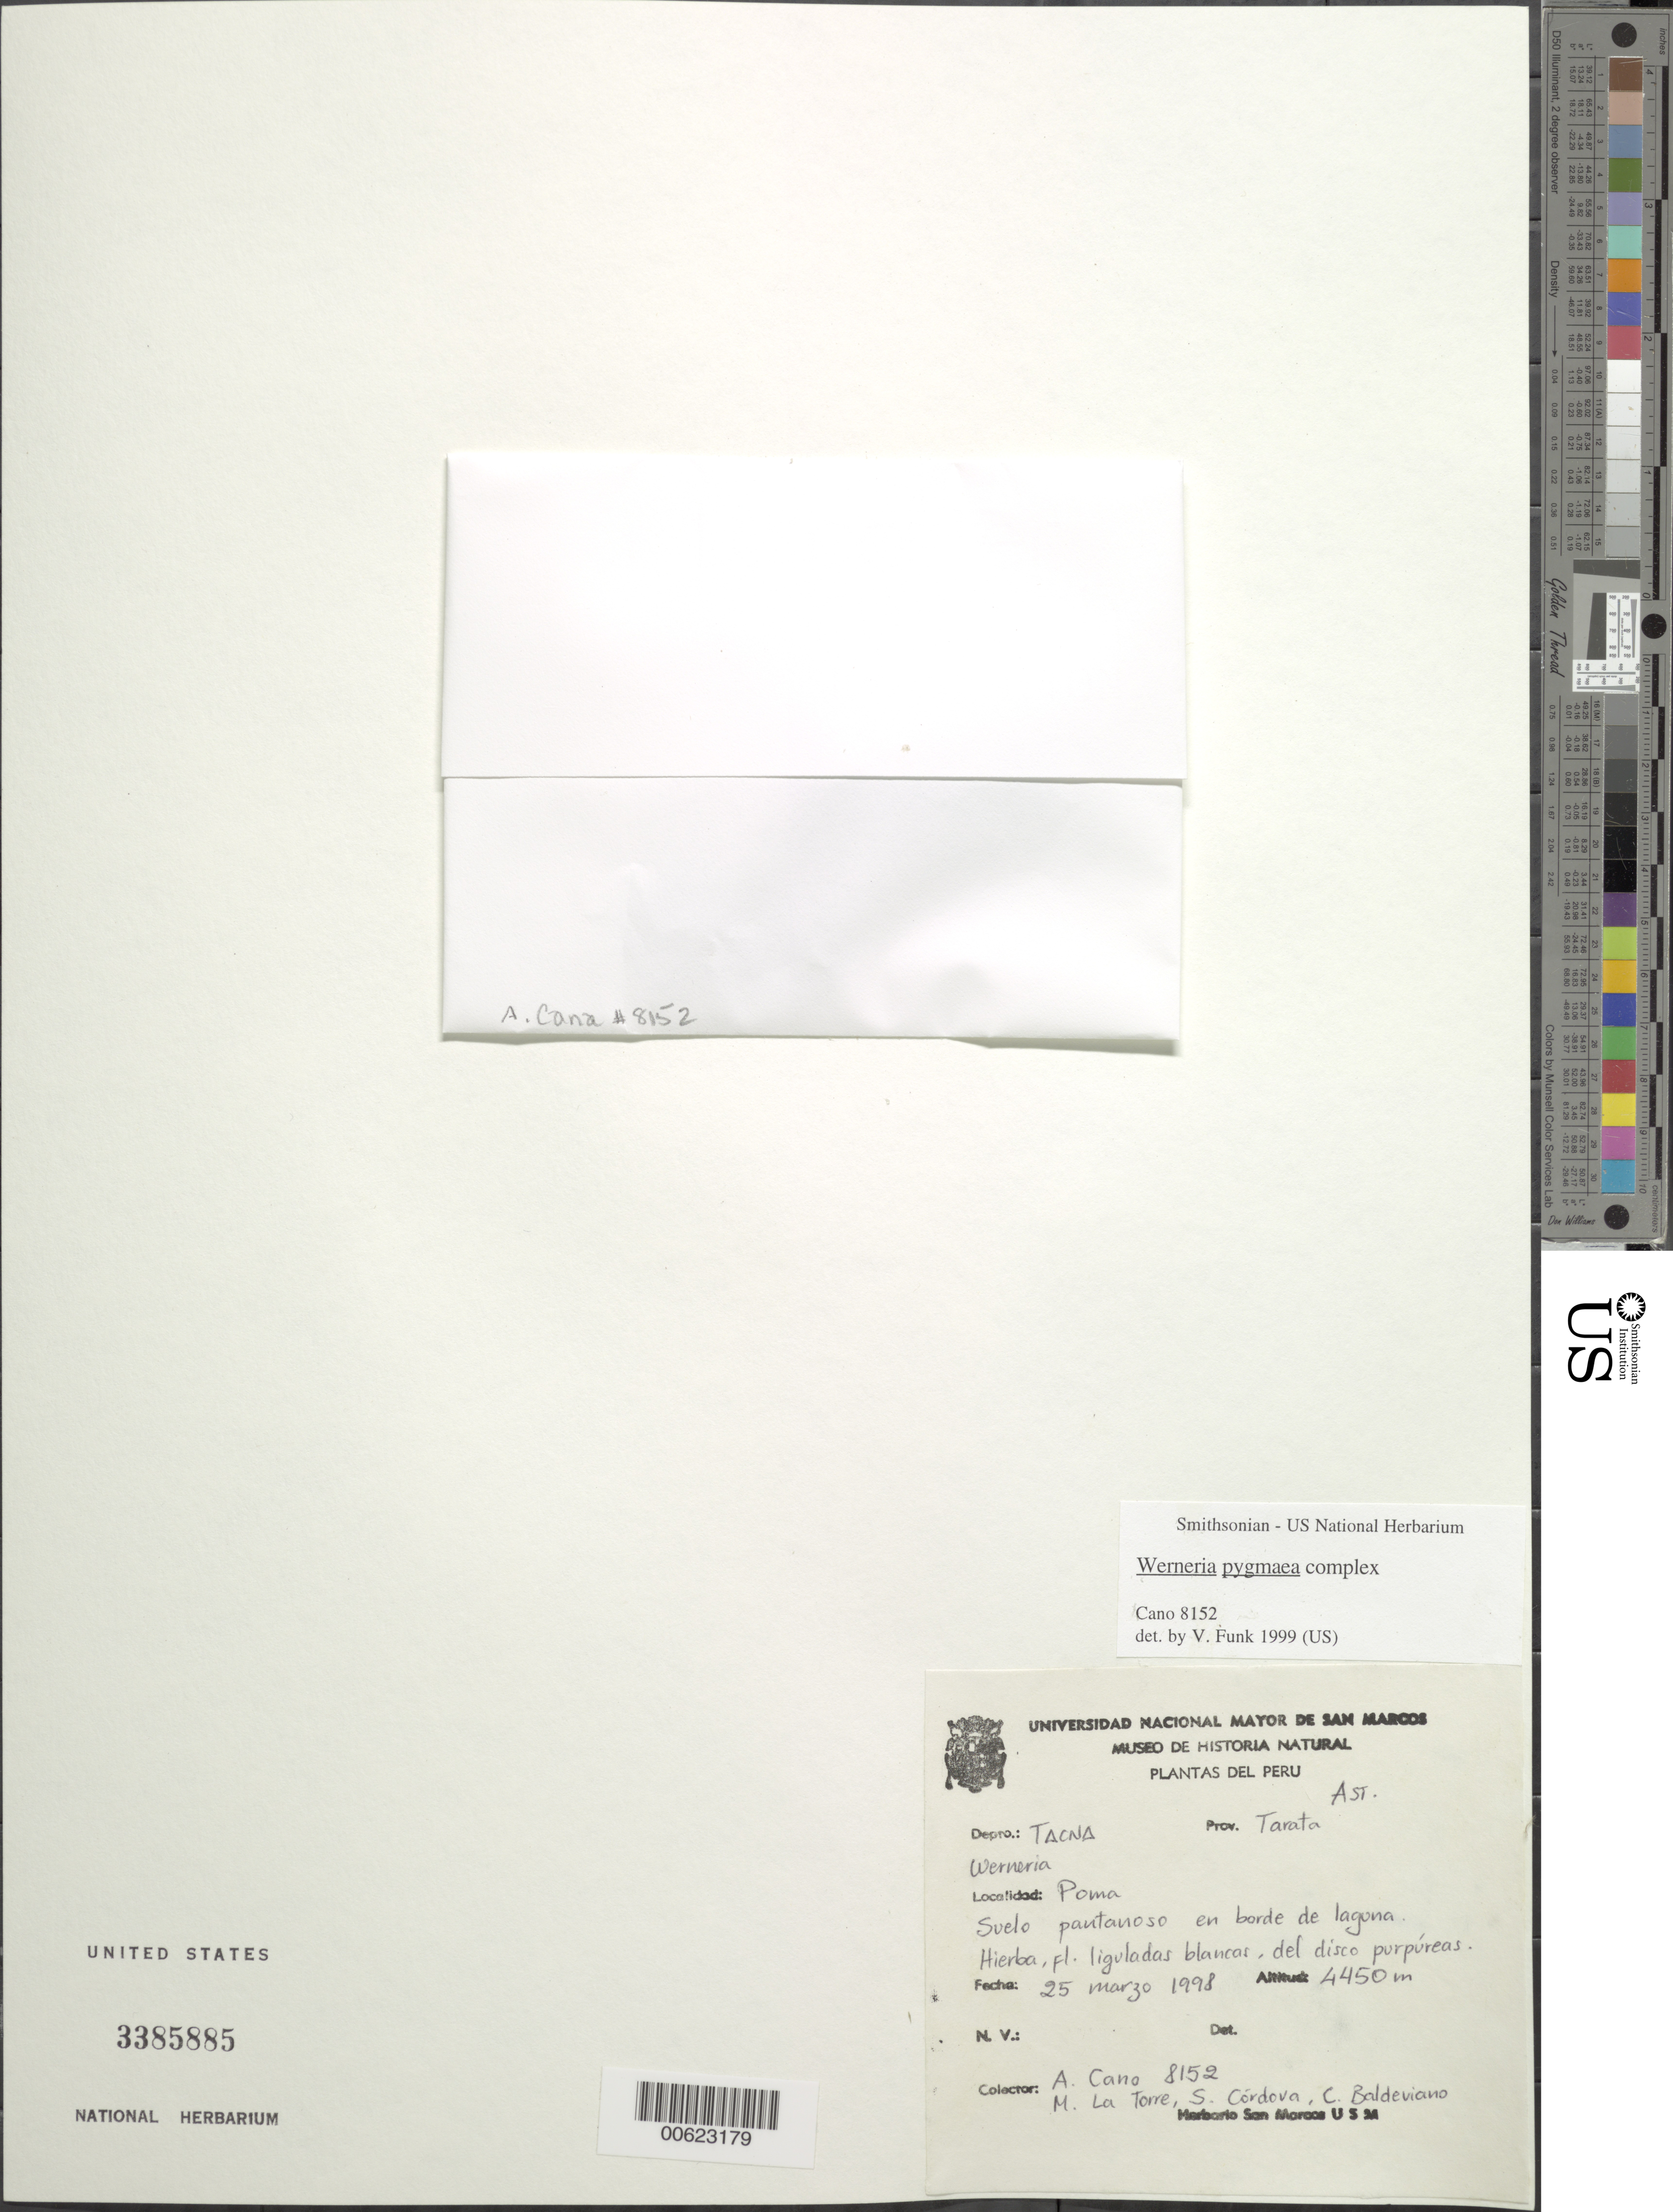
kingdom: Plantae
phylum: Tracheophyta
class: Magnoliopsida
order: Asterales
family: Asteraceae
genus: Werneria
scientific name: Werneria pygmaea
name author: Gillies ex Hook. & Arn.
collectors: A. Cano, M. La Torre, S. Cordova & C. Baldeviano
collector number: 8152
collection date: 1998-03-25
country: Peru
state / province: Tacna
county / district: Tarata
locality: Poma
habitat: Suelo pantanoso en borde de laguna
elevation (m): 3800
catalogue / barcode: US 3385885